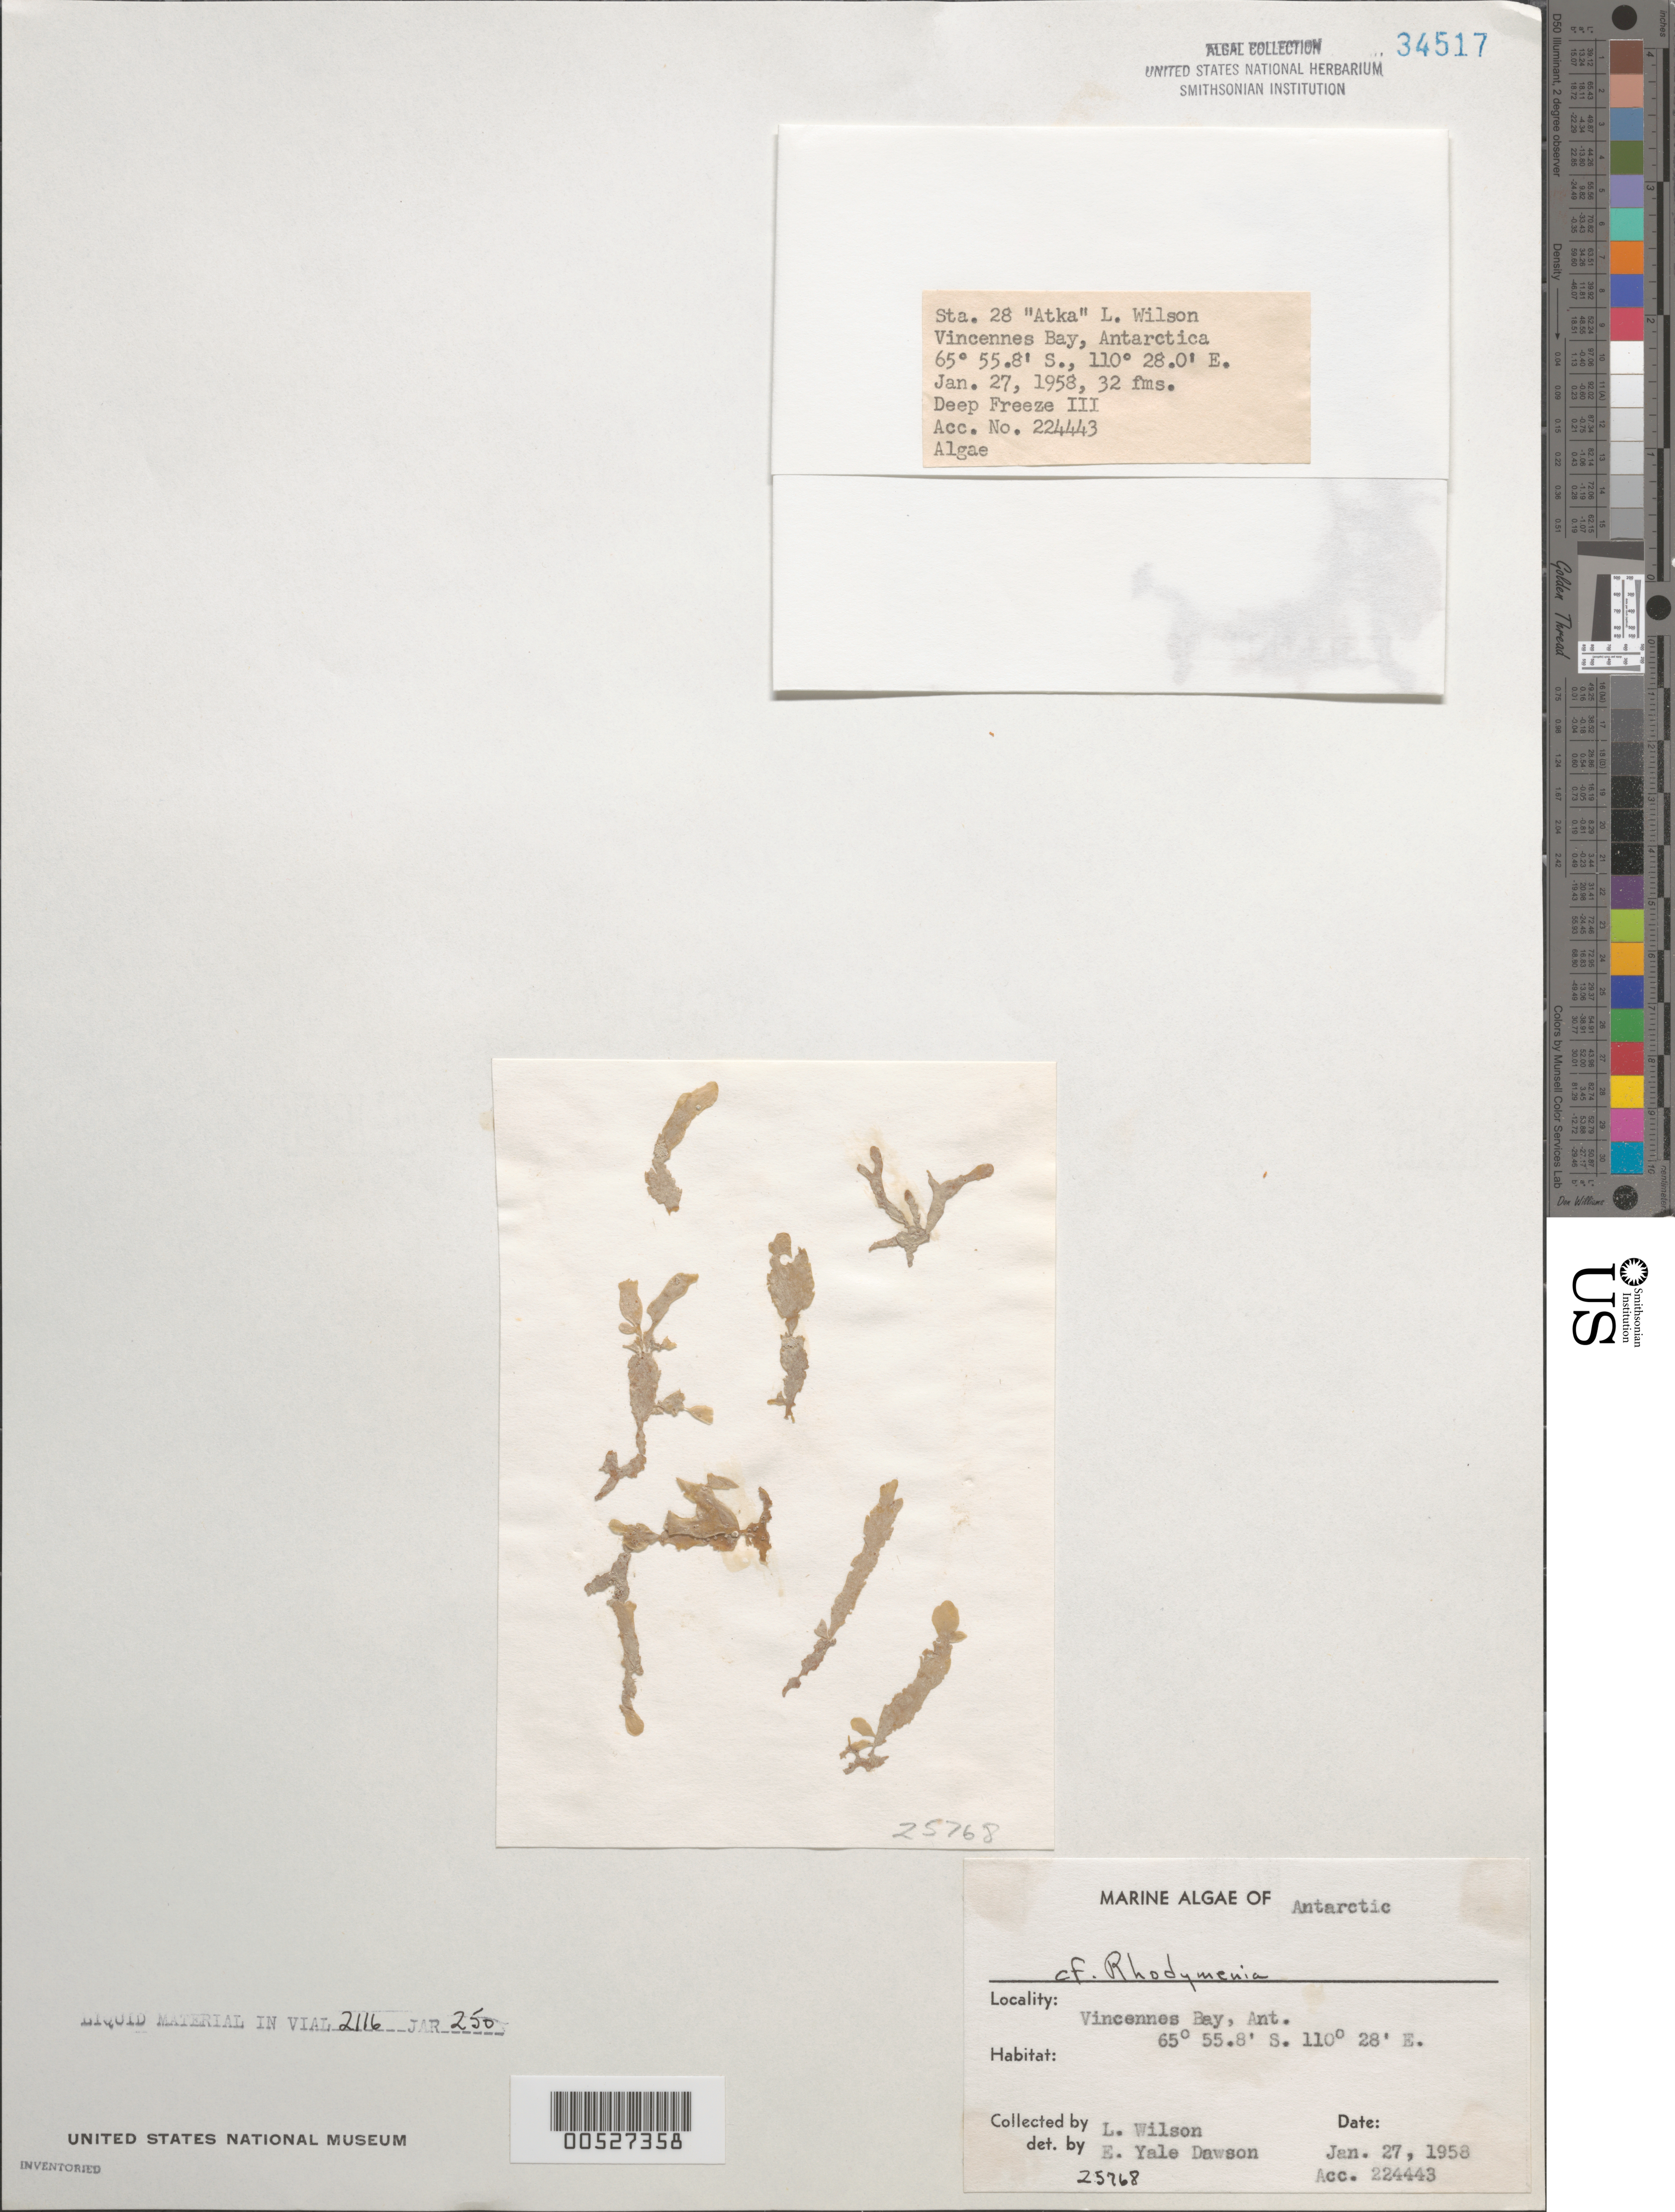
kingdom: Plantae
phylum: Rhodophyta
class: Florideophyceae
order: Rhodymeniales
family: Rhodymeniaceae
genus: Rhodymenia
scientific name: Rhodymenia sp.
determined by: Dawson, E. Y.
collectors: L. Wilson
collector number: EYD 25768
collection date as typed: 27 Jan 1958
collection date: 1958-01-27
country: Antarctica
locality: Vincennes Bay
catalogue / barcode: US 34517